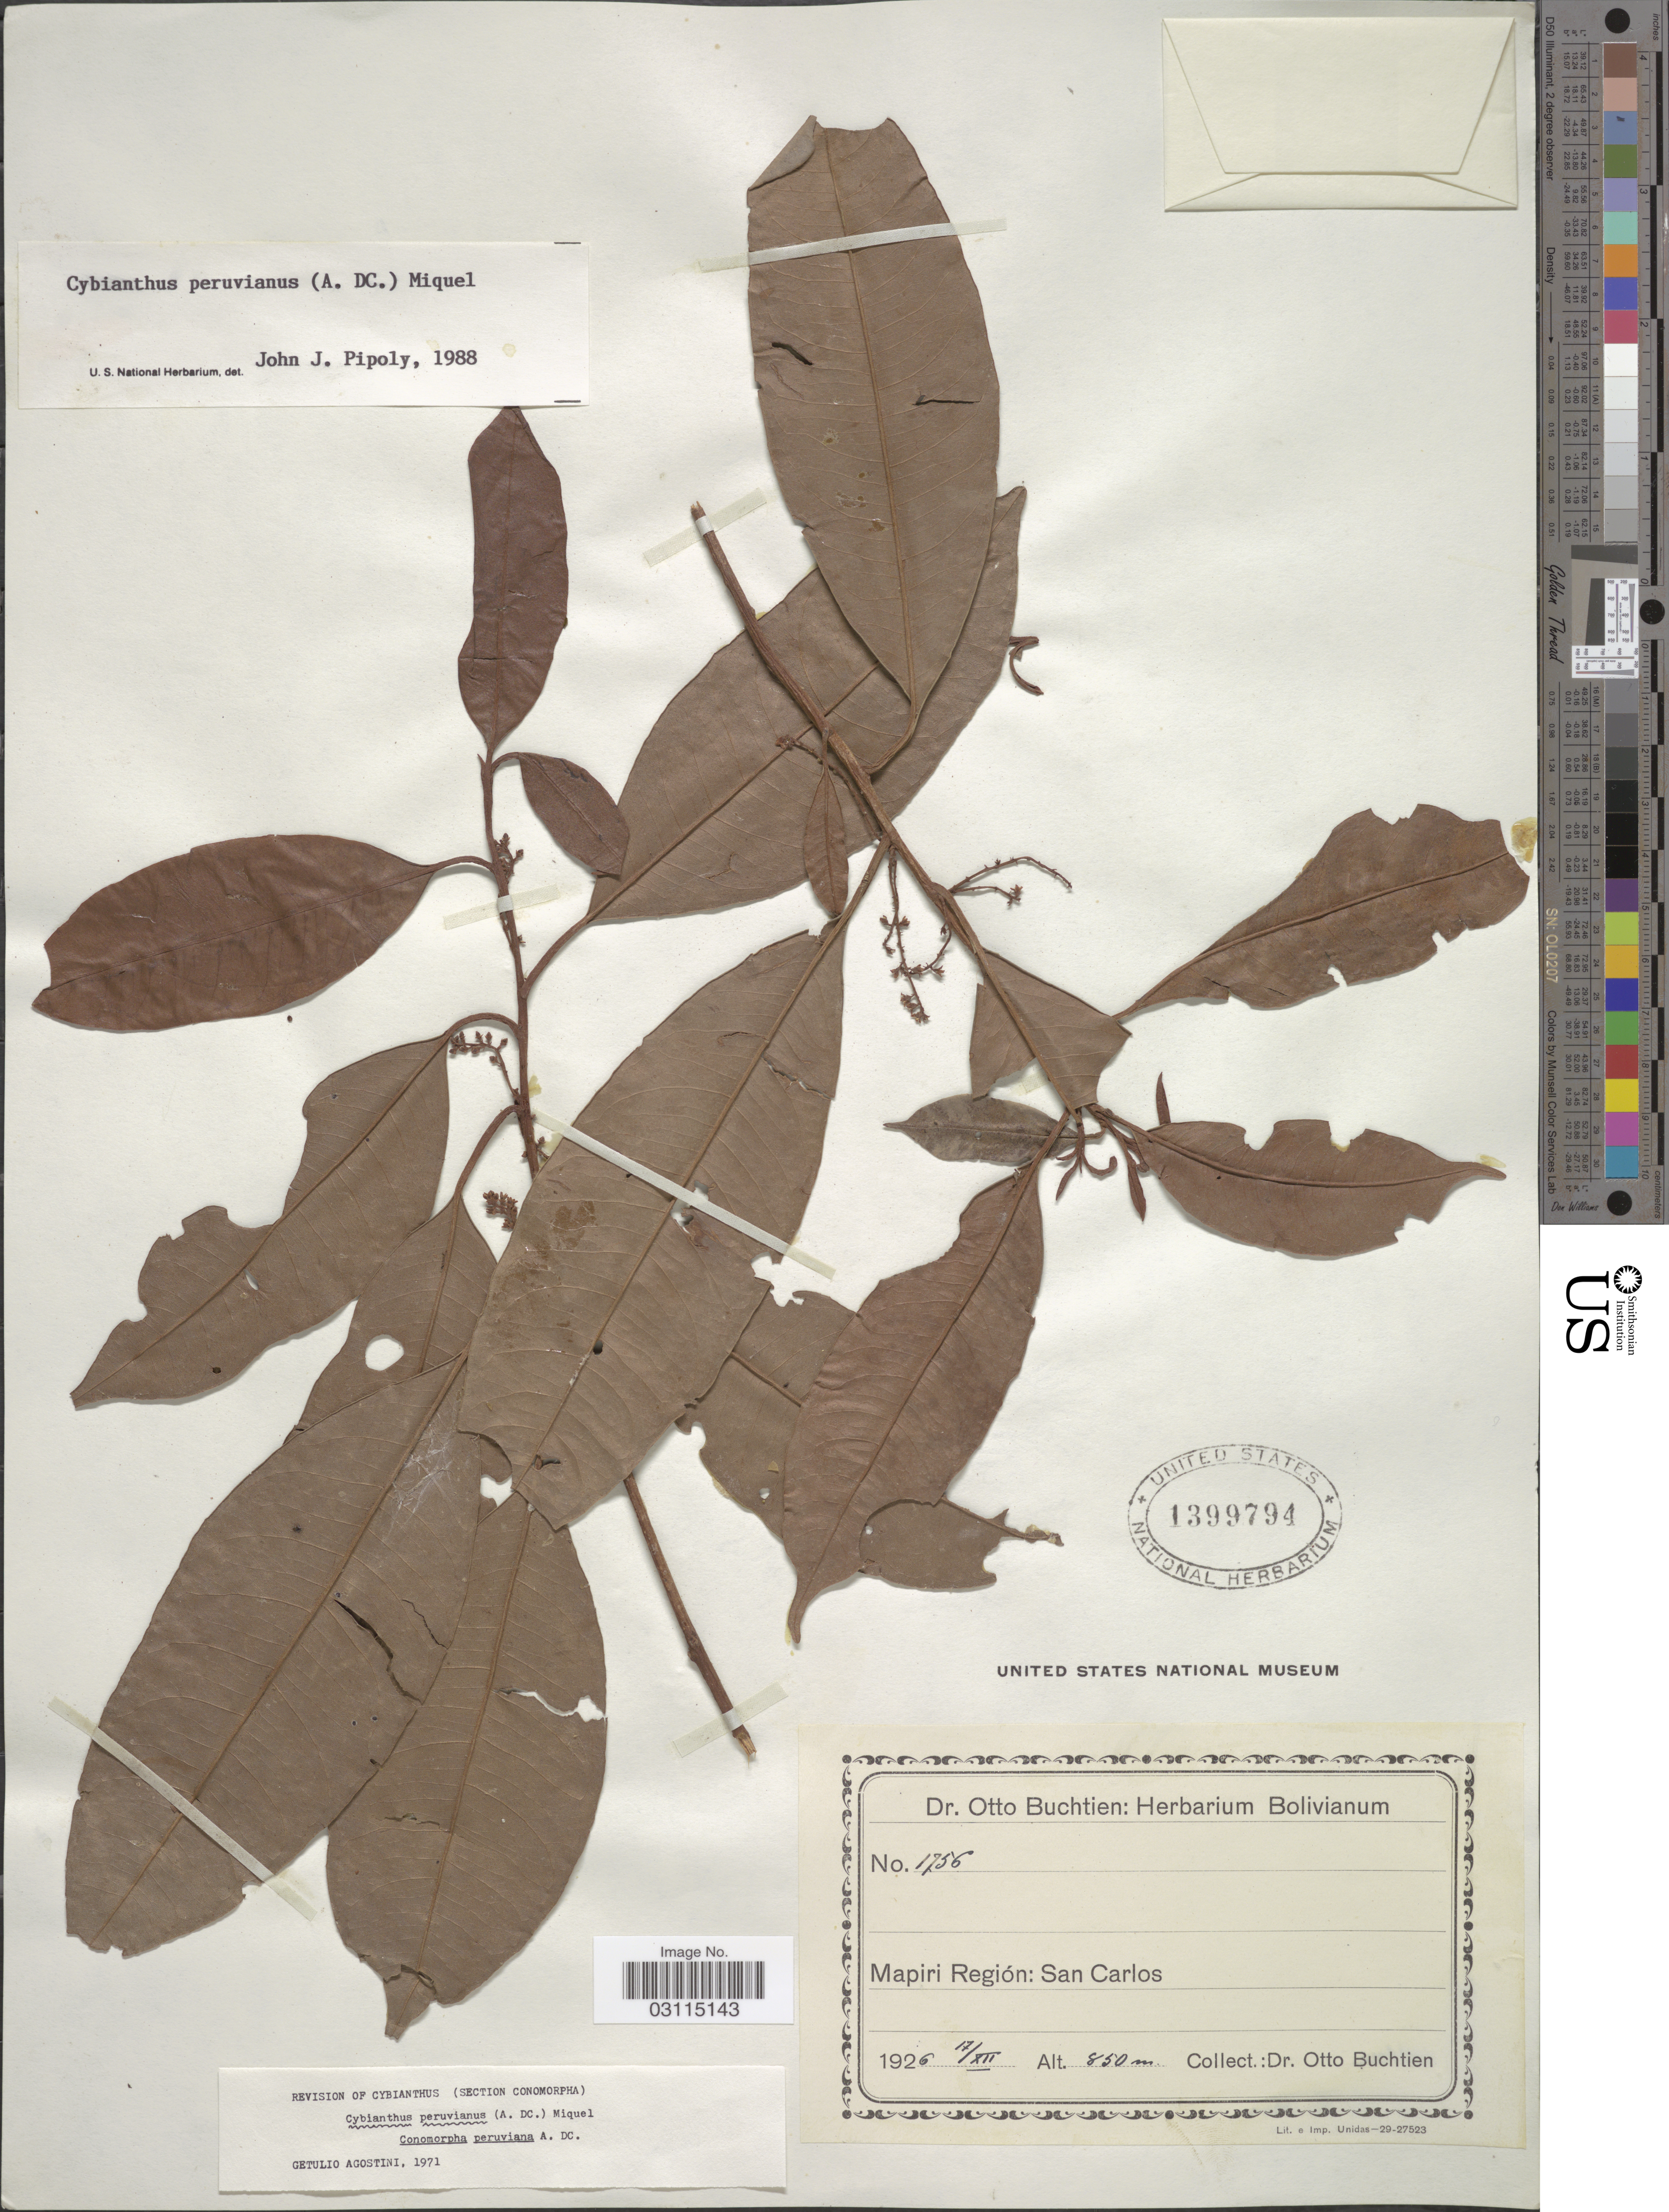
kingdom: Plantae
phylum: Tracheophyta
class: Magnoliopsida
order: Ericales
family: Primulaceae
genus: Cybianthus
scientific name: Cybianthus peruvianus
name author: (A. DC.) Miq.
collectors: O. Buchtien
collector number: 1756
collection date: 1926-12-17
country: Bolivia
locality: Mapiri Region: San Carlos.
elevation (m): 850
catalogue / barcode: US 1399794